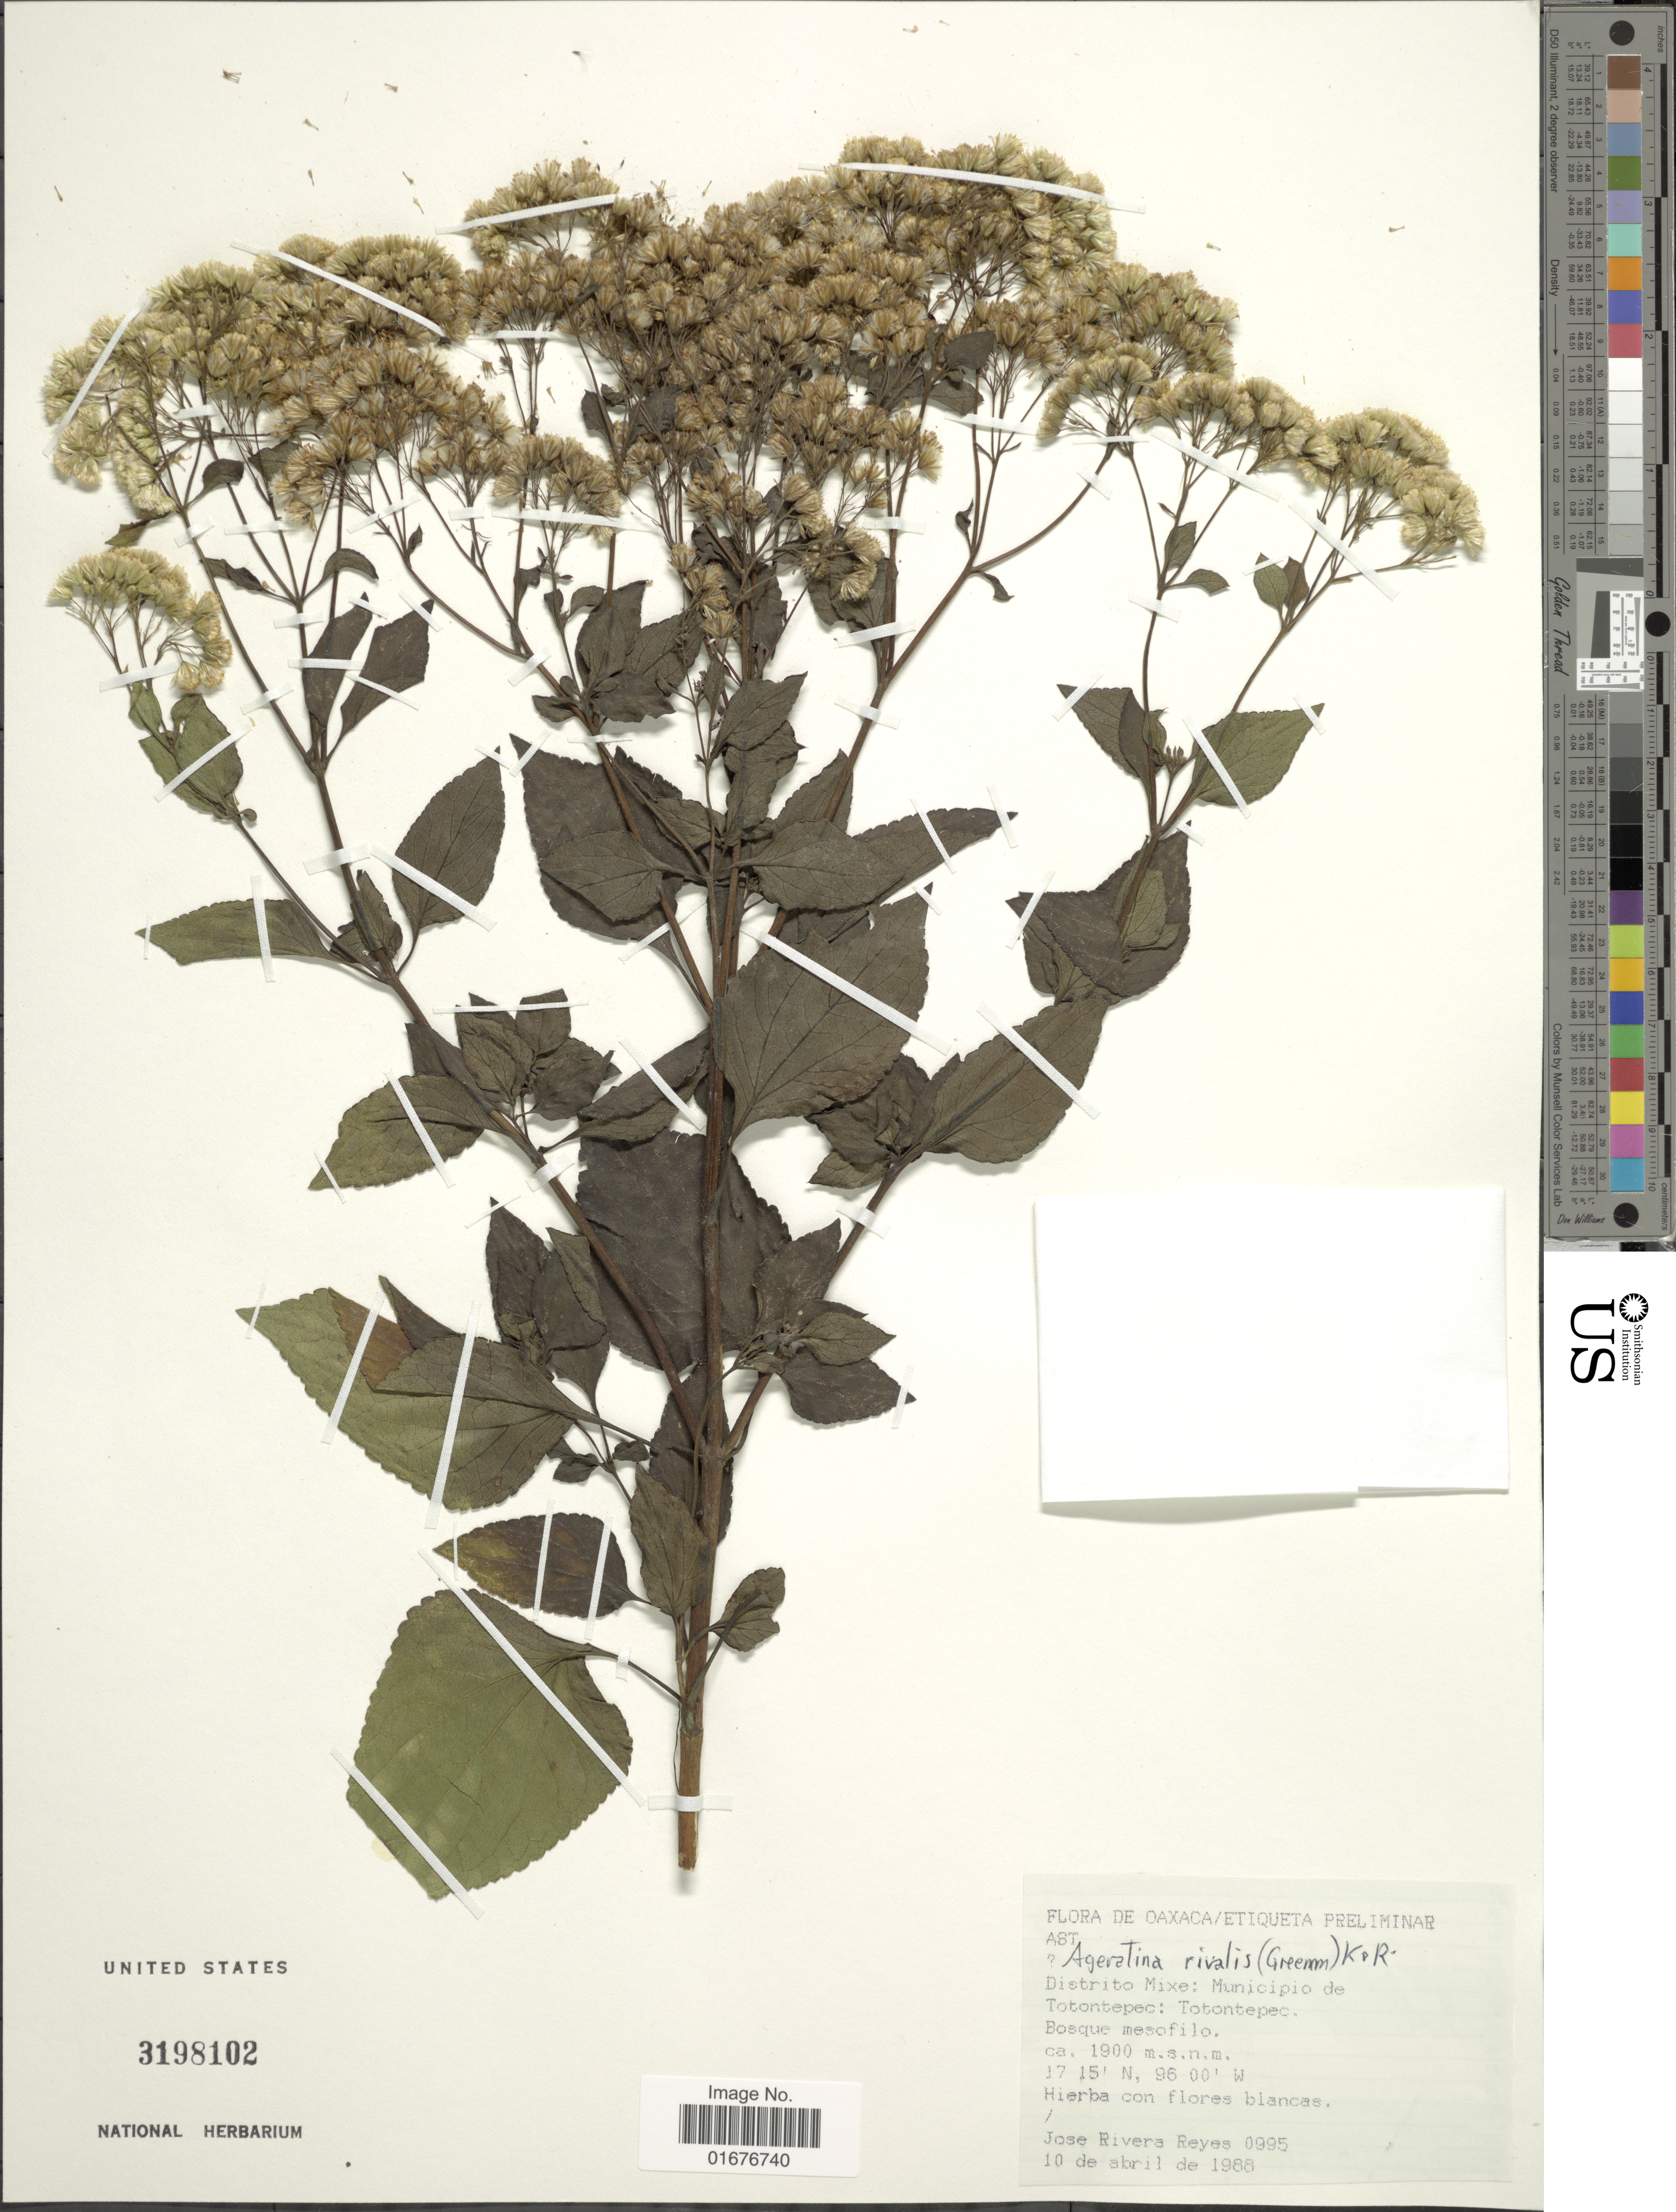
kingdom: Plantae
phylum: Tracheophyta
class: Magnoliopsida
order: Asterales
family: Asteraceae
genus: Ageratina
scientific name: Ageratina rivalis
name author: (Greenm.) R.M. King & H. Rob.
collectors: J. Reyes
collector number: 0995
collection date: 1988-04-10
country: Mexico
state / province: Oaxaca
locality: Etiqueta Preliminas, Distrito Mixe: Municipio de Totontepec: Totontepec, bosque mesofilo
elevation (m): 1900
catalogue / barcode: US 3198102